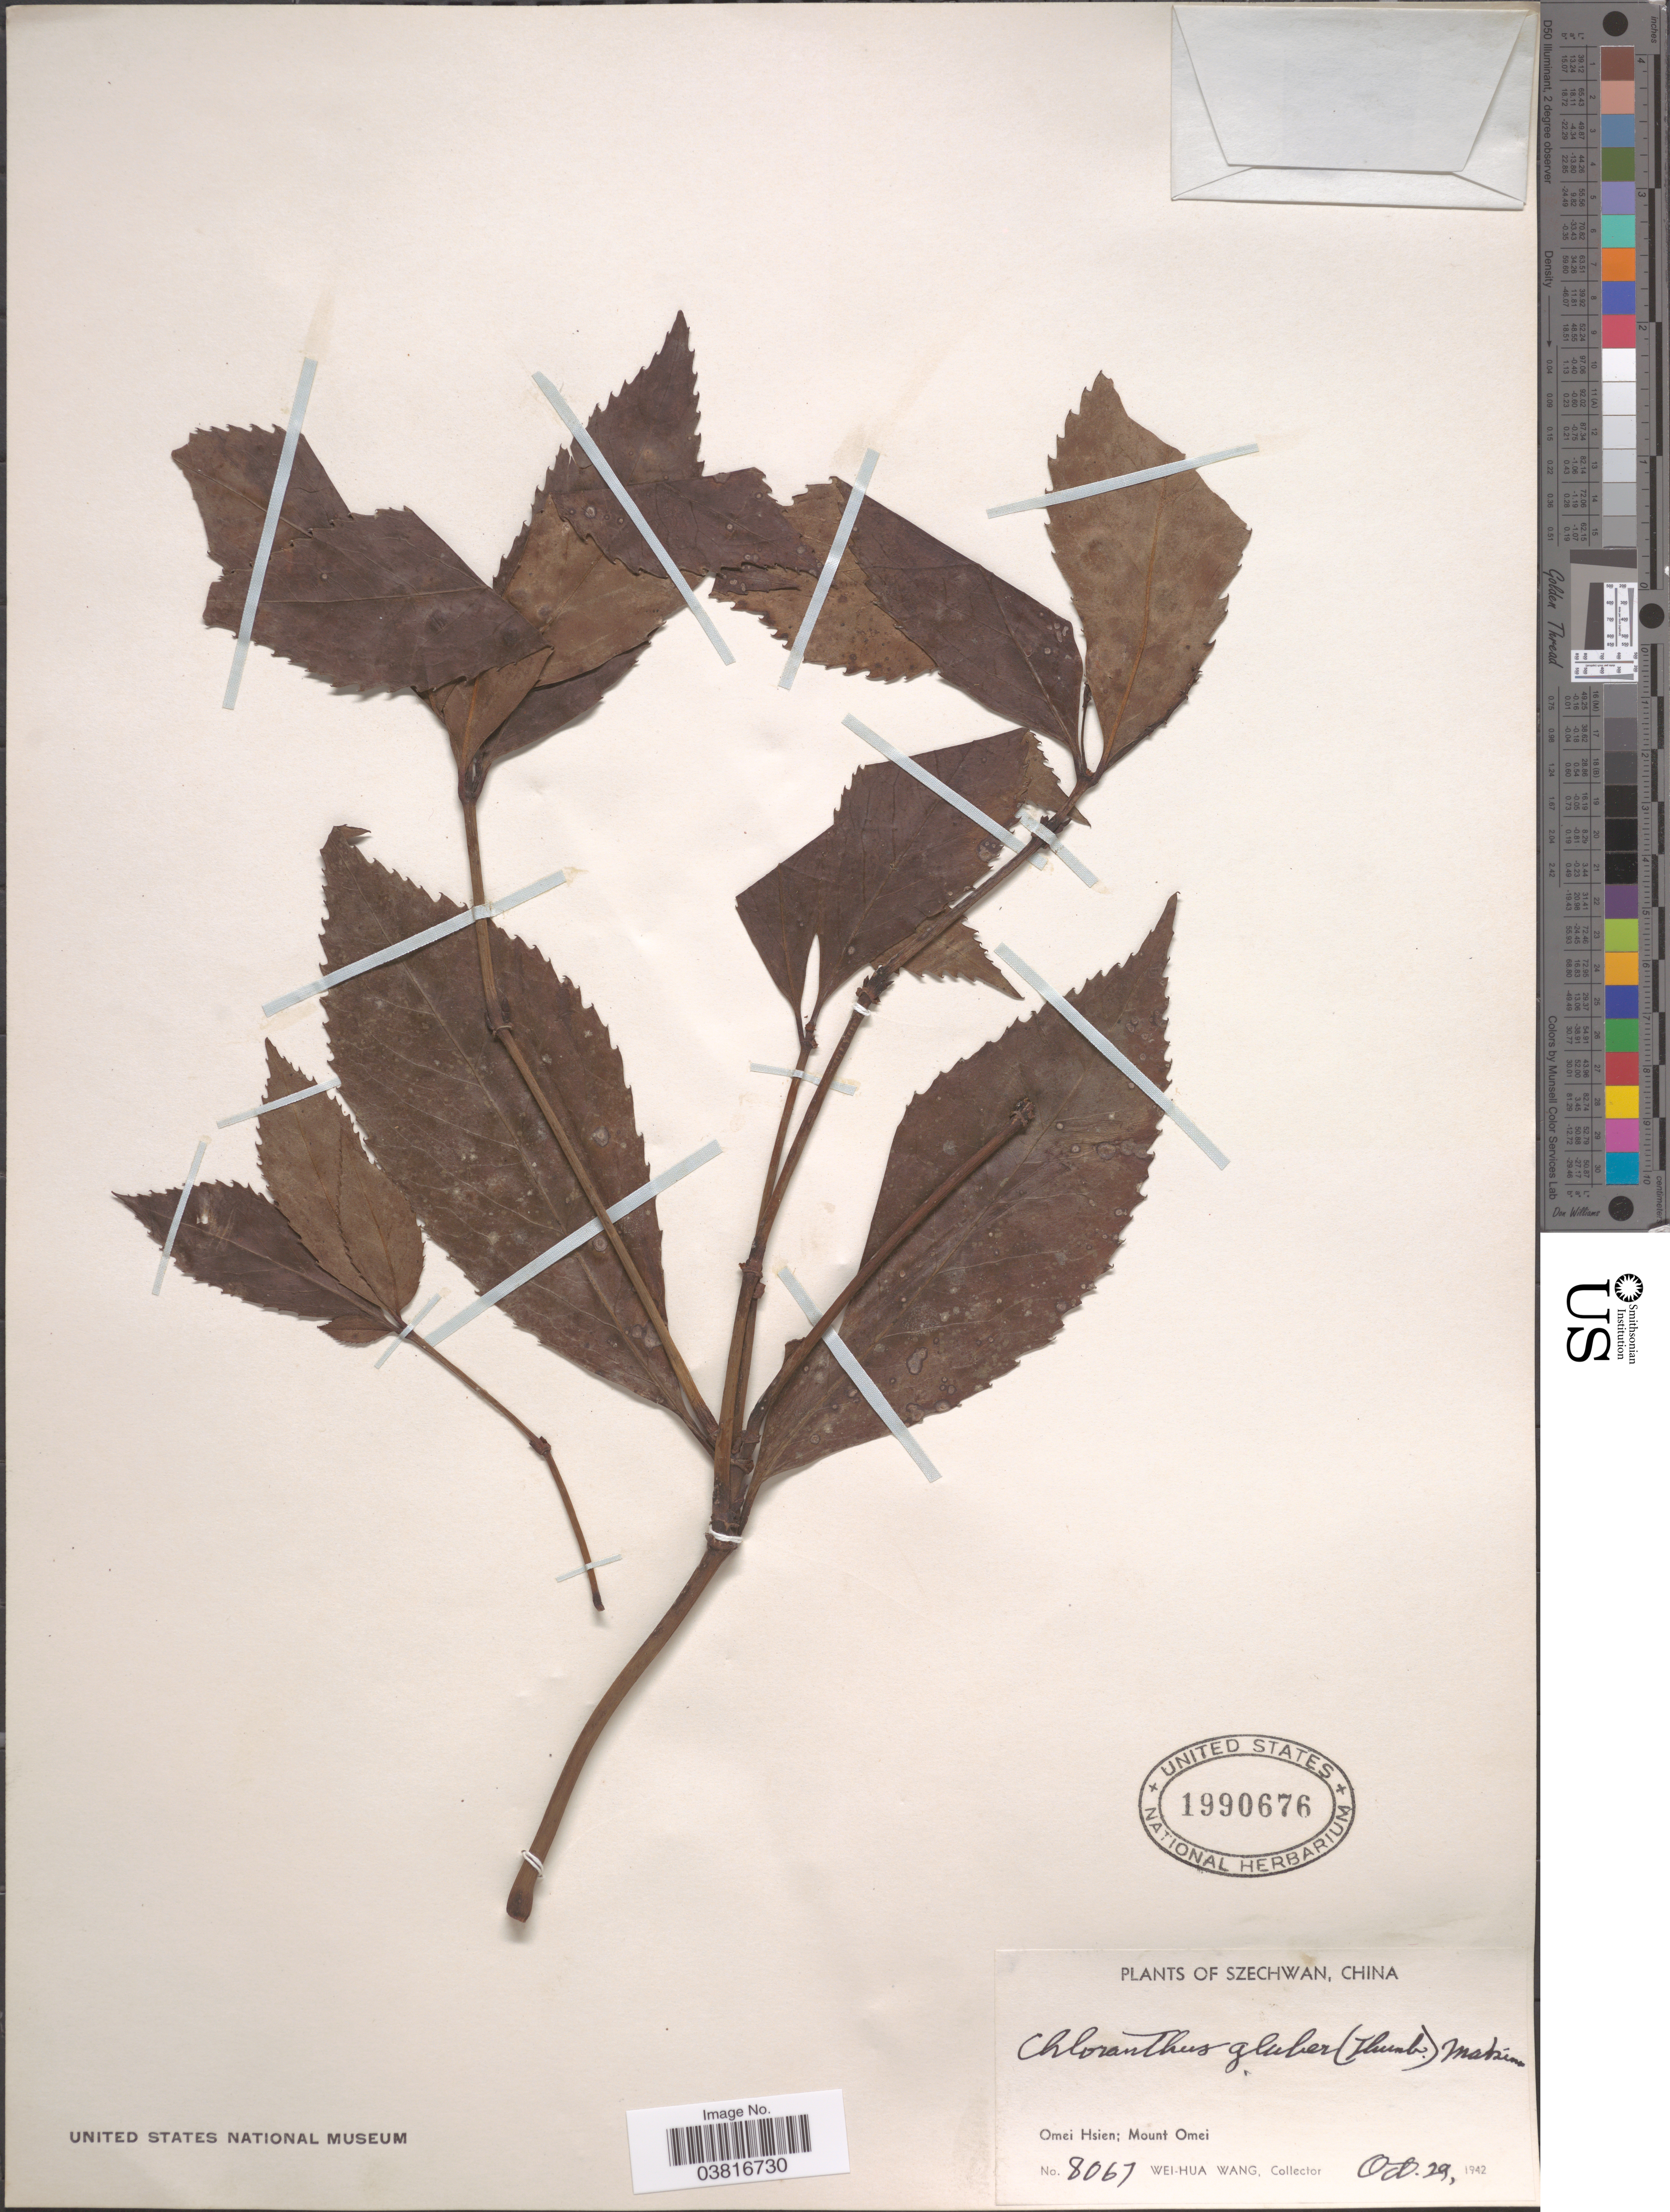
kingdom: Plantae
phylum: Tracheophyta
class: Magnoliopsida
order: Chloranthales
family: Chloranthaceae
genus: Chloranthus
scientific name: Chloranthus glabra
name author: (Thunb.) Makino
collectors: W. Wang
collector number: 8067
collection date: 1942-10-29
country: China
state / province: Sichuan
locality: Szechwan. Omei Hsien; Mount Omei.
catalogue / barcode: US 1990676